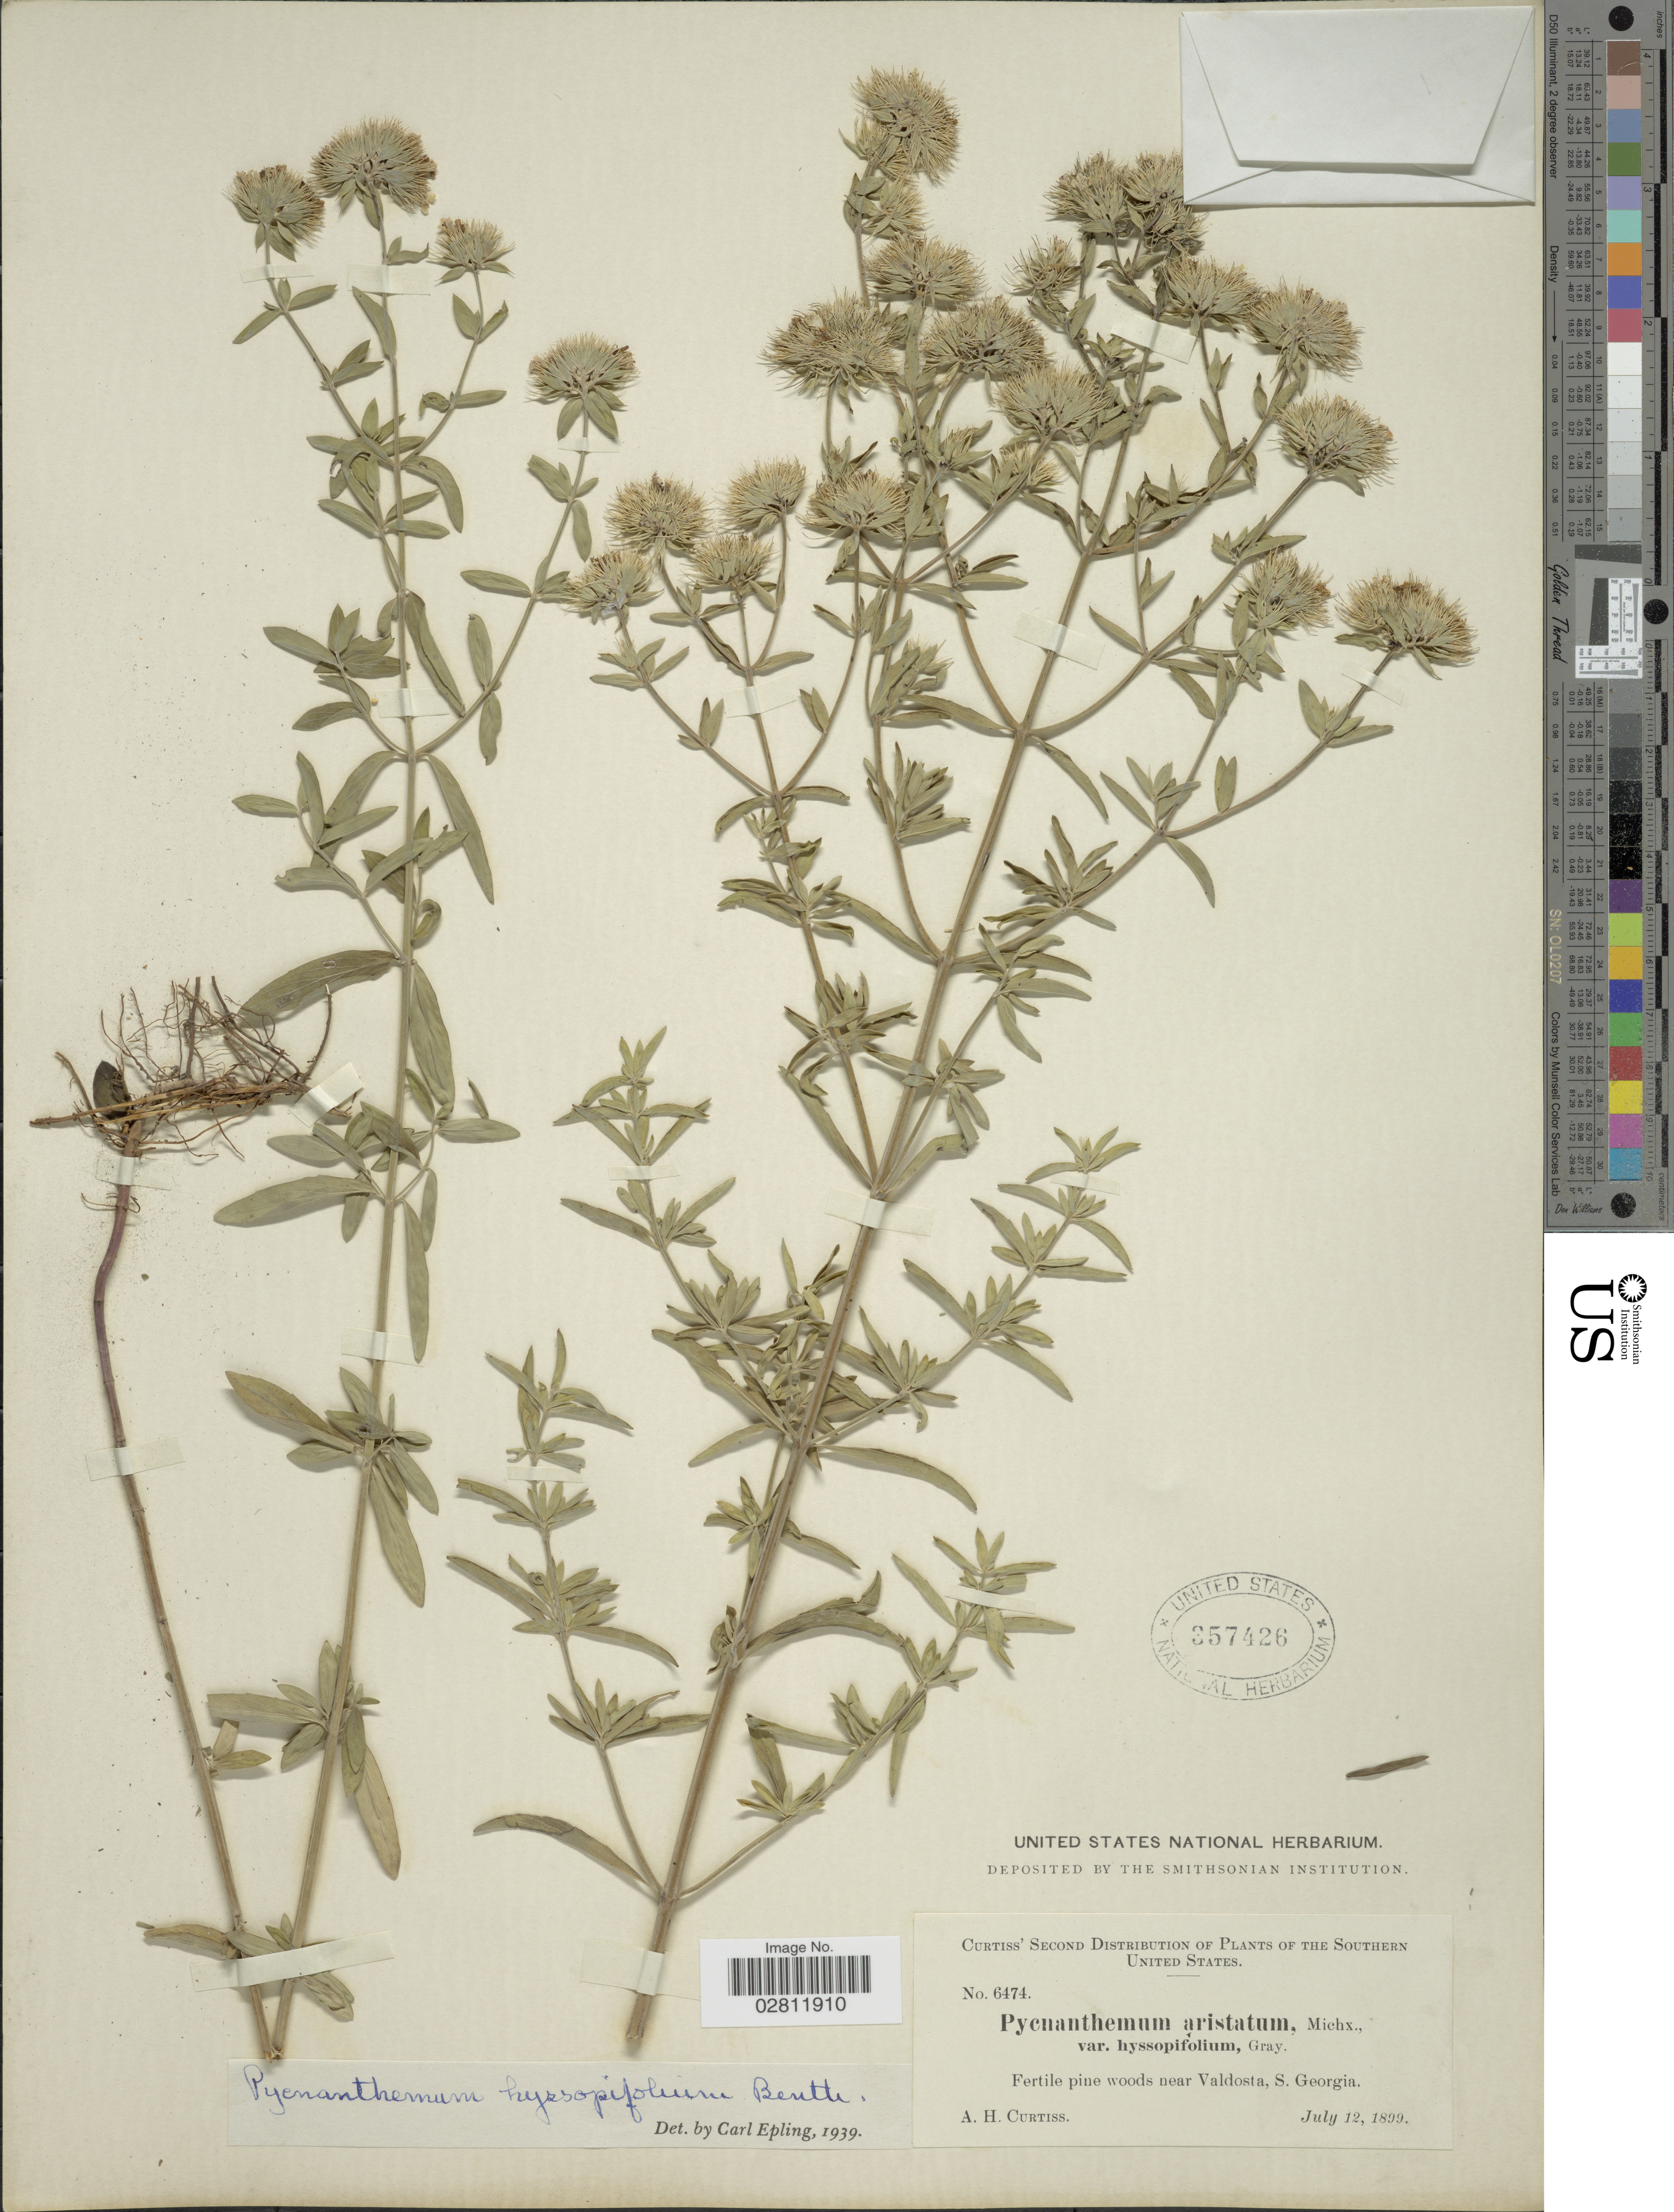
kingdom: Plantae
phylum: Tracheophyta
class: Magnoliopsida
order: Lamiales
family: Lamiaceae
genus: Pycnanthemum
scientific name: Pycnanthemum flexuosum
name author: (Walter) Britton, Stearns & Poggenb.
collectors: A. H. Curtiss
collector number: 6474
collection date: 1899-10-12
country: United States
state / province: Georgia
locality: Southern United States. Fertile pine woods near Valdosta, S. Georgia.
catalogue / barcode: US 357426